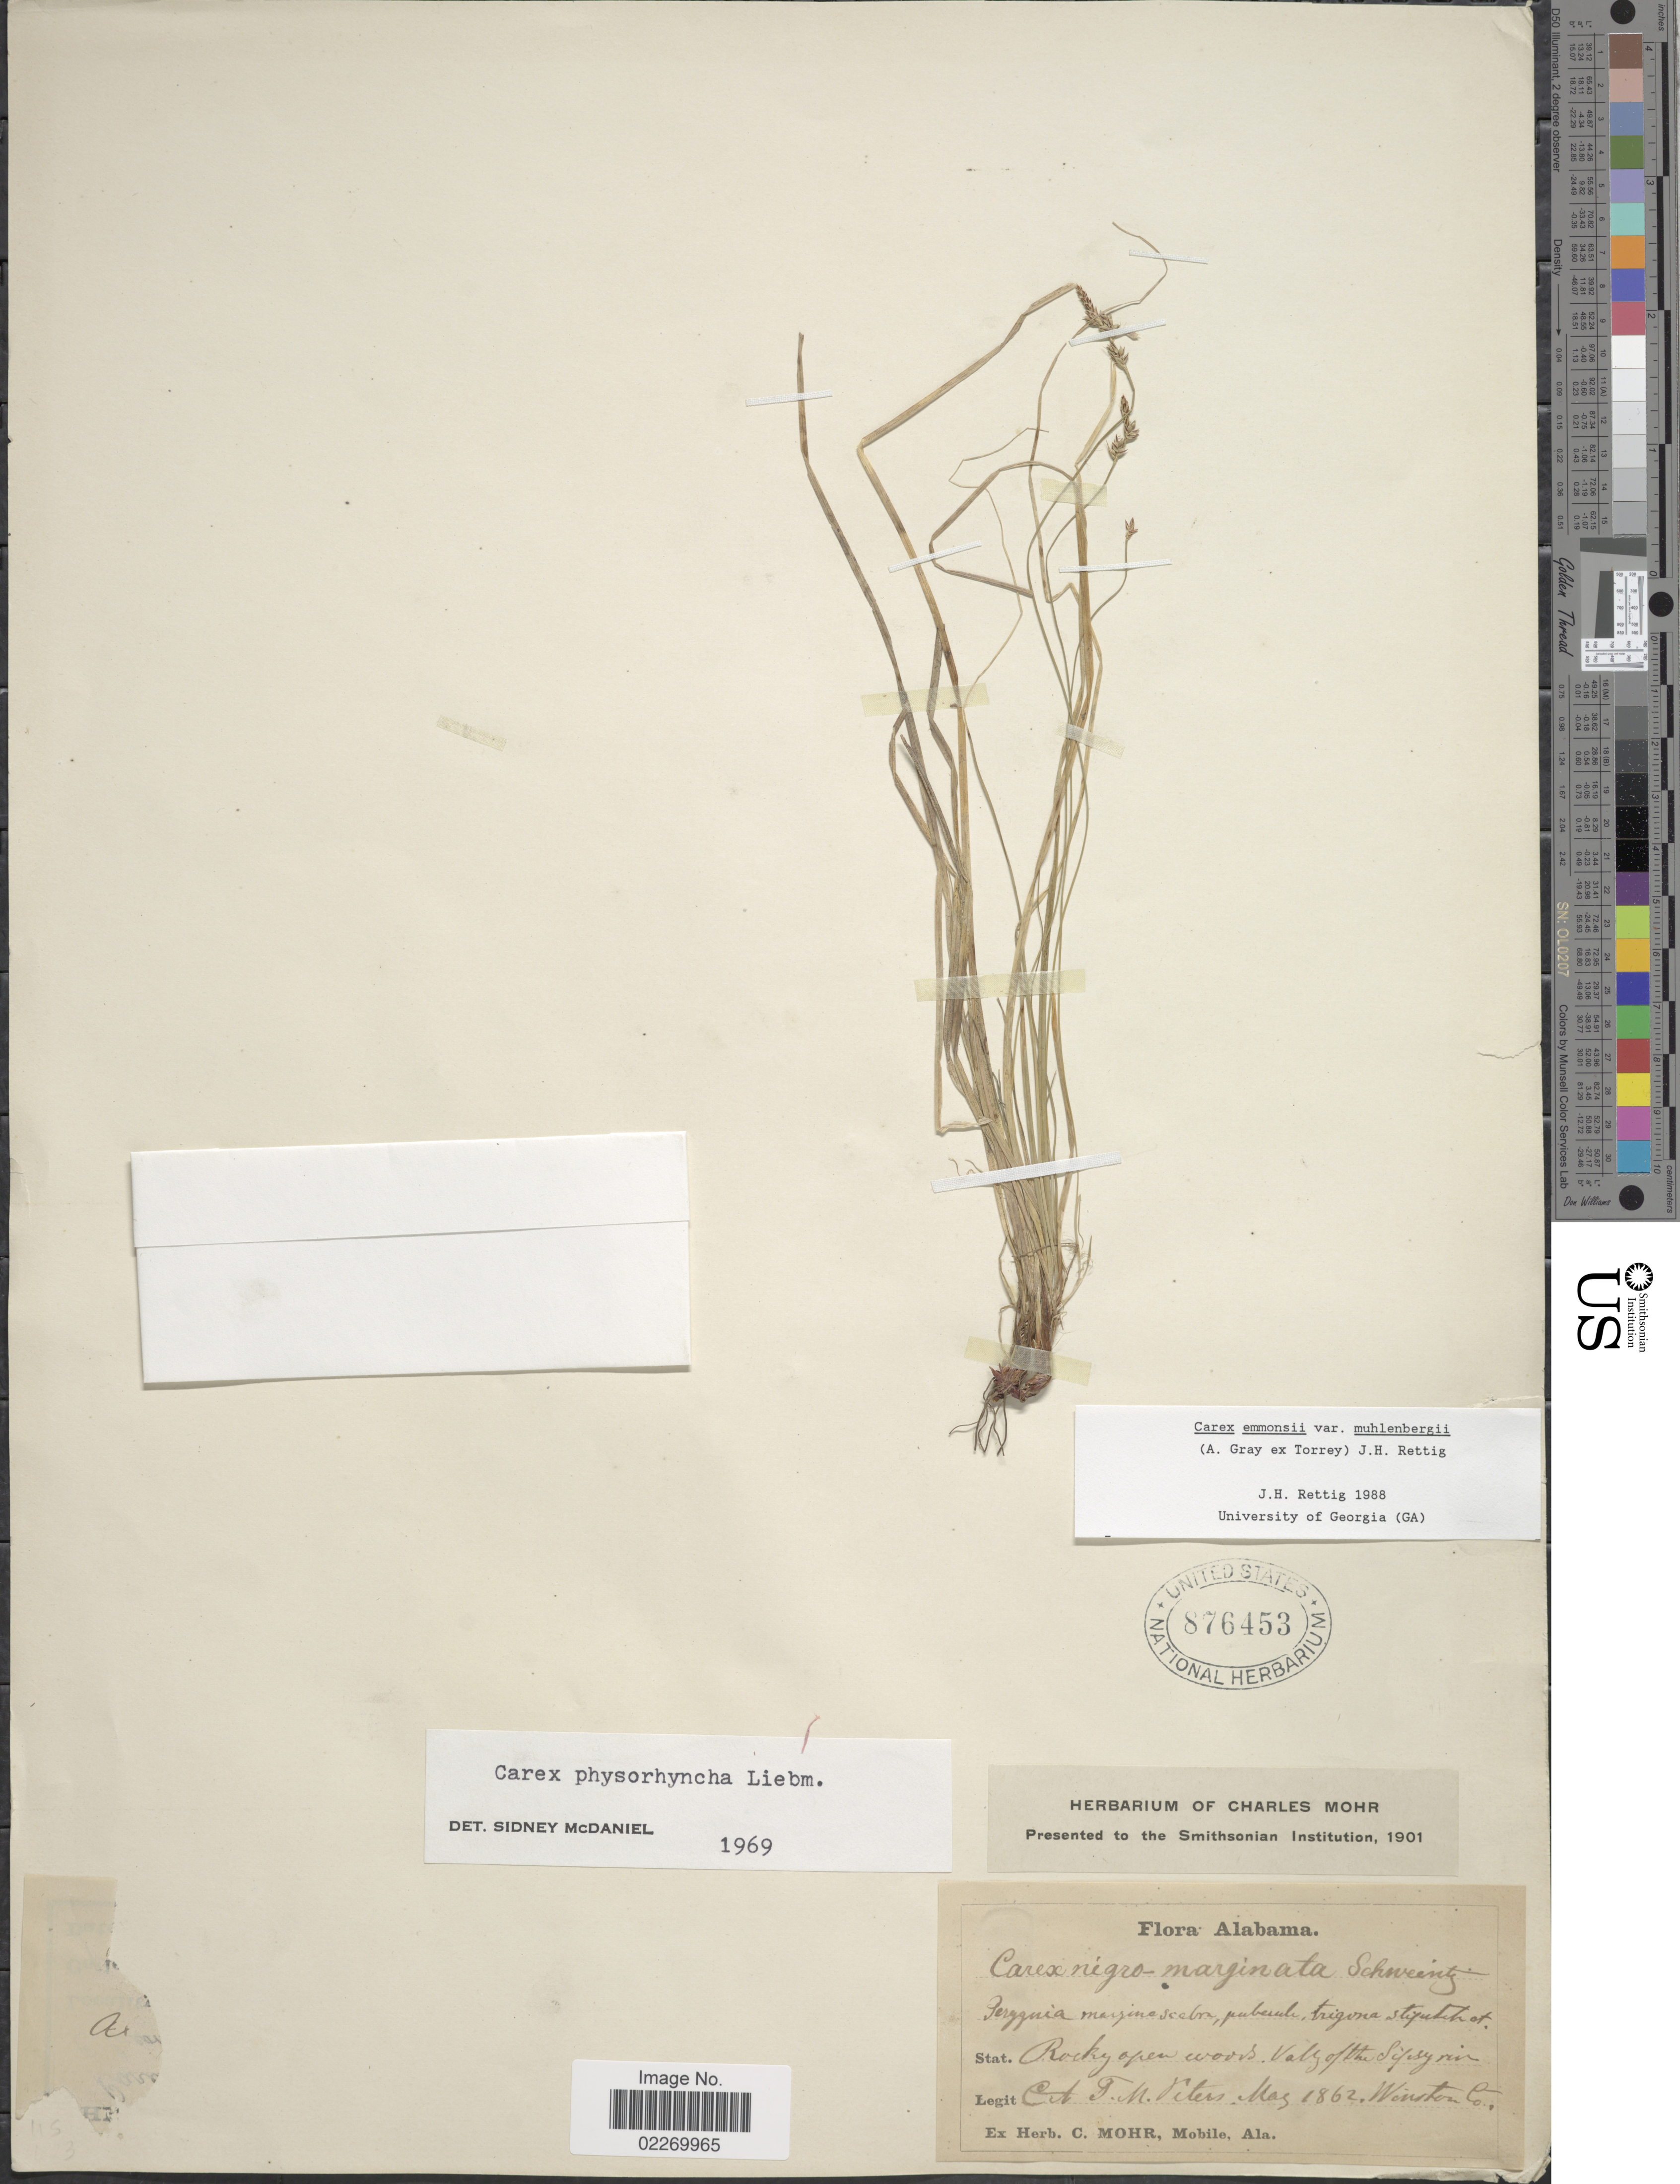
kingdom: Plantae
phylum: Tracheophyta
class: Liliopsida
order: Poales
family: Cyperaceae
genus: Carex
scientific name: Carex albicans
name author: Willd. ex Spreng.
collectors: F. Peters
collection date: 1862-05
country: United States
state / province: Alabama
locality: Rocky open woods, Valley of the Sipsy riv., Winston Co.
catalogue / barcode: US 876453